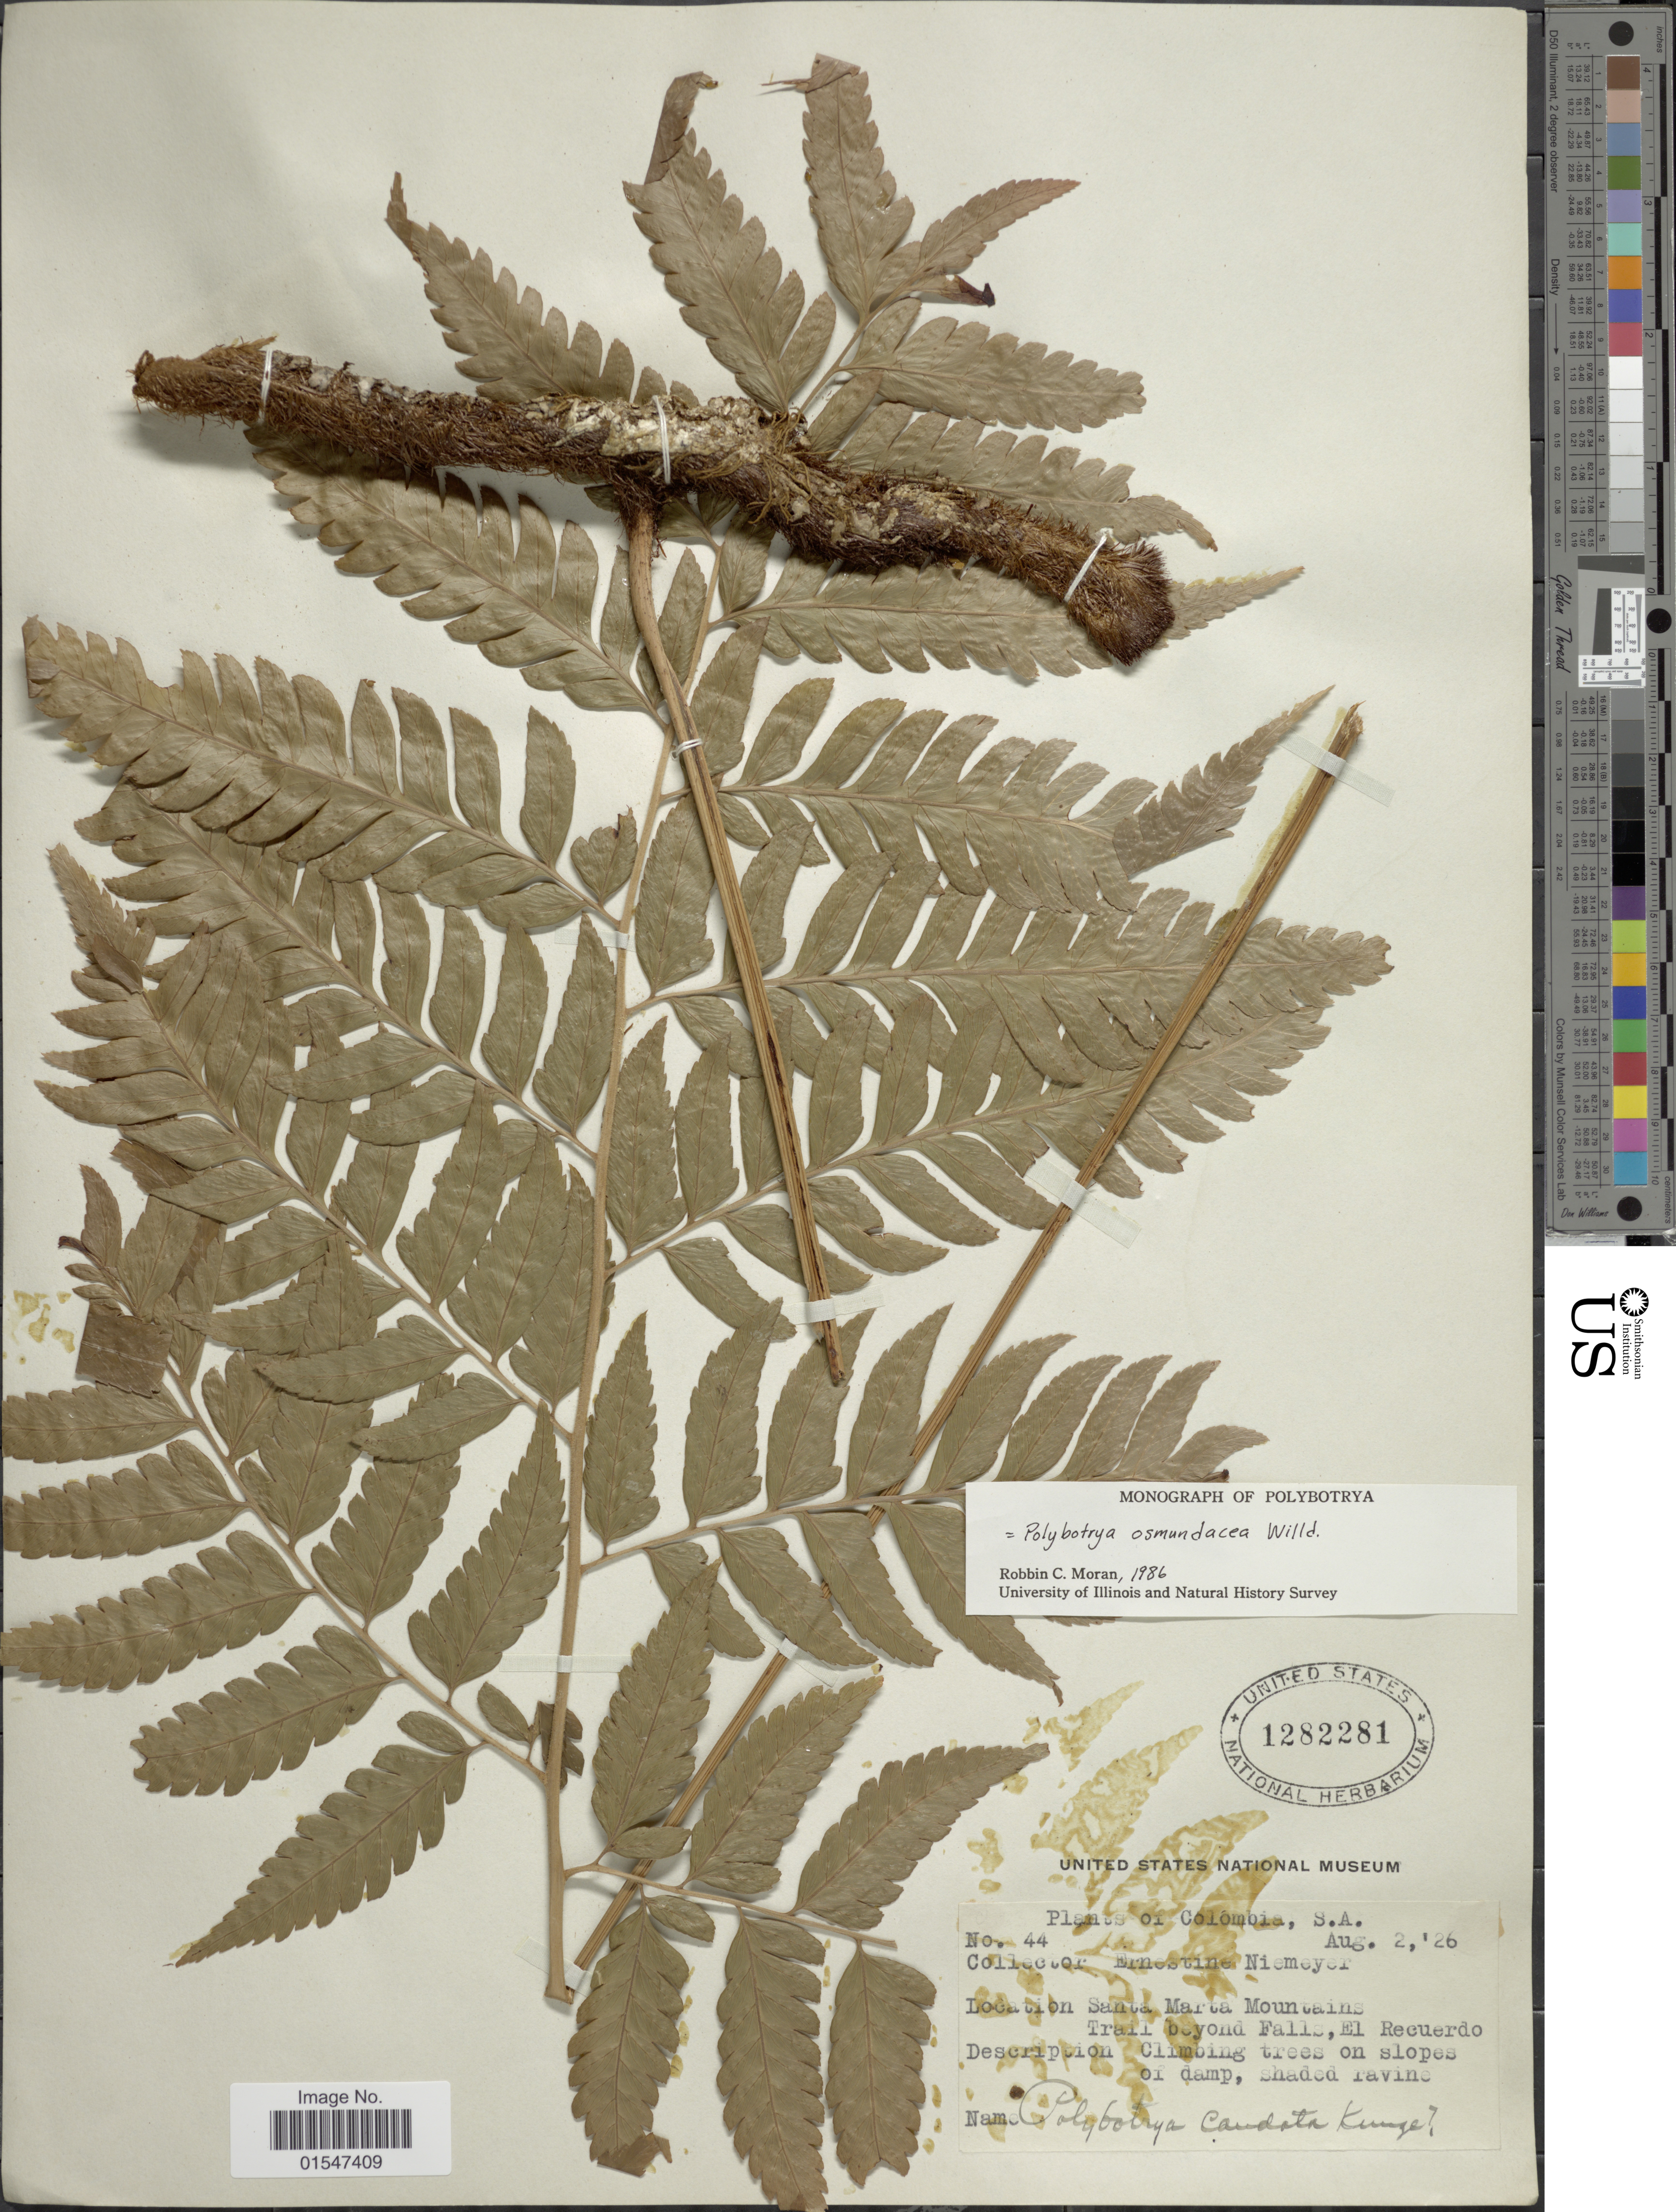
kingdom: Plantae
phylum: Tracheophyta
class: Polypodiopsida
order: Polypodiales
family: Dryopteridaceae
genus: Polybotrya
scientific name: Polybotrya osmundacea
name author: Humb. & Bonpl. ex Willd.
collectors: E. H. Niemeyer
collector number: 44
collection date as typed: Transcribed d/m/y: 2/8/26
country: Colombia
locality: Colombia, S. A., Santa Marta Mountain, Trail beyond Falls, El Recuerdo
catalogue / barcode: US 1282281